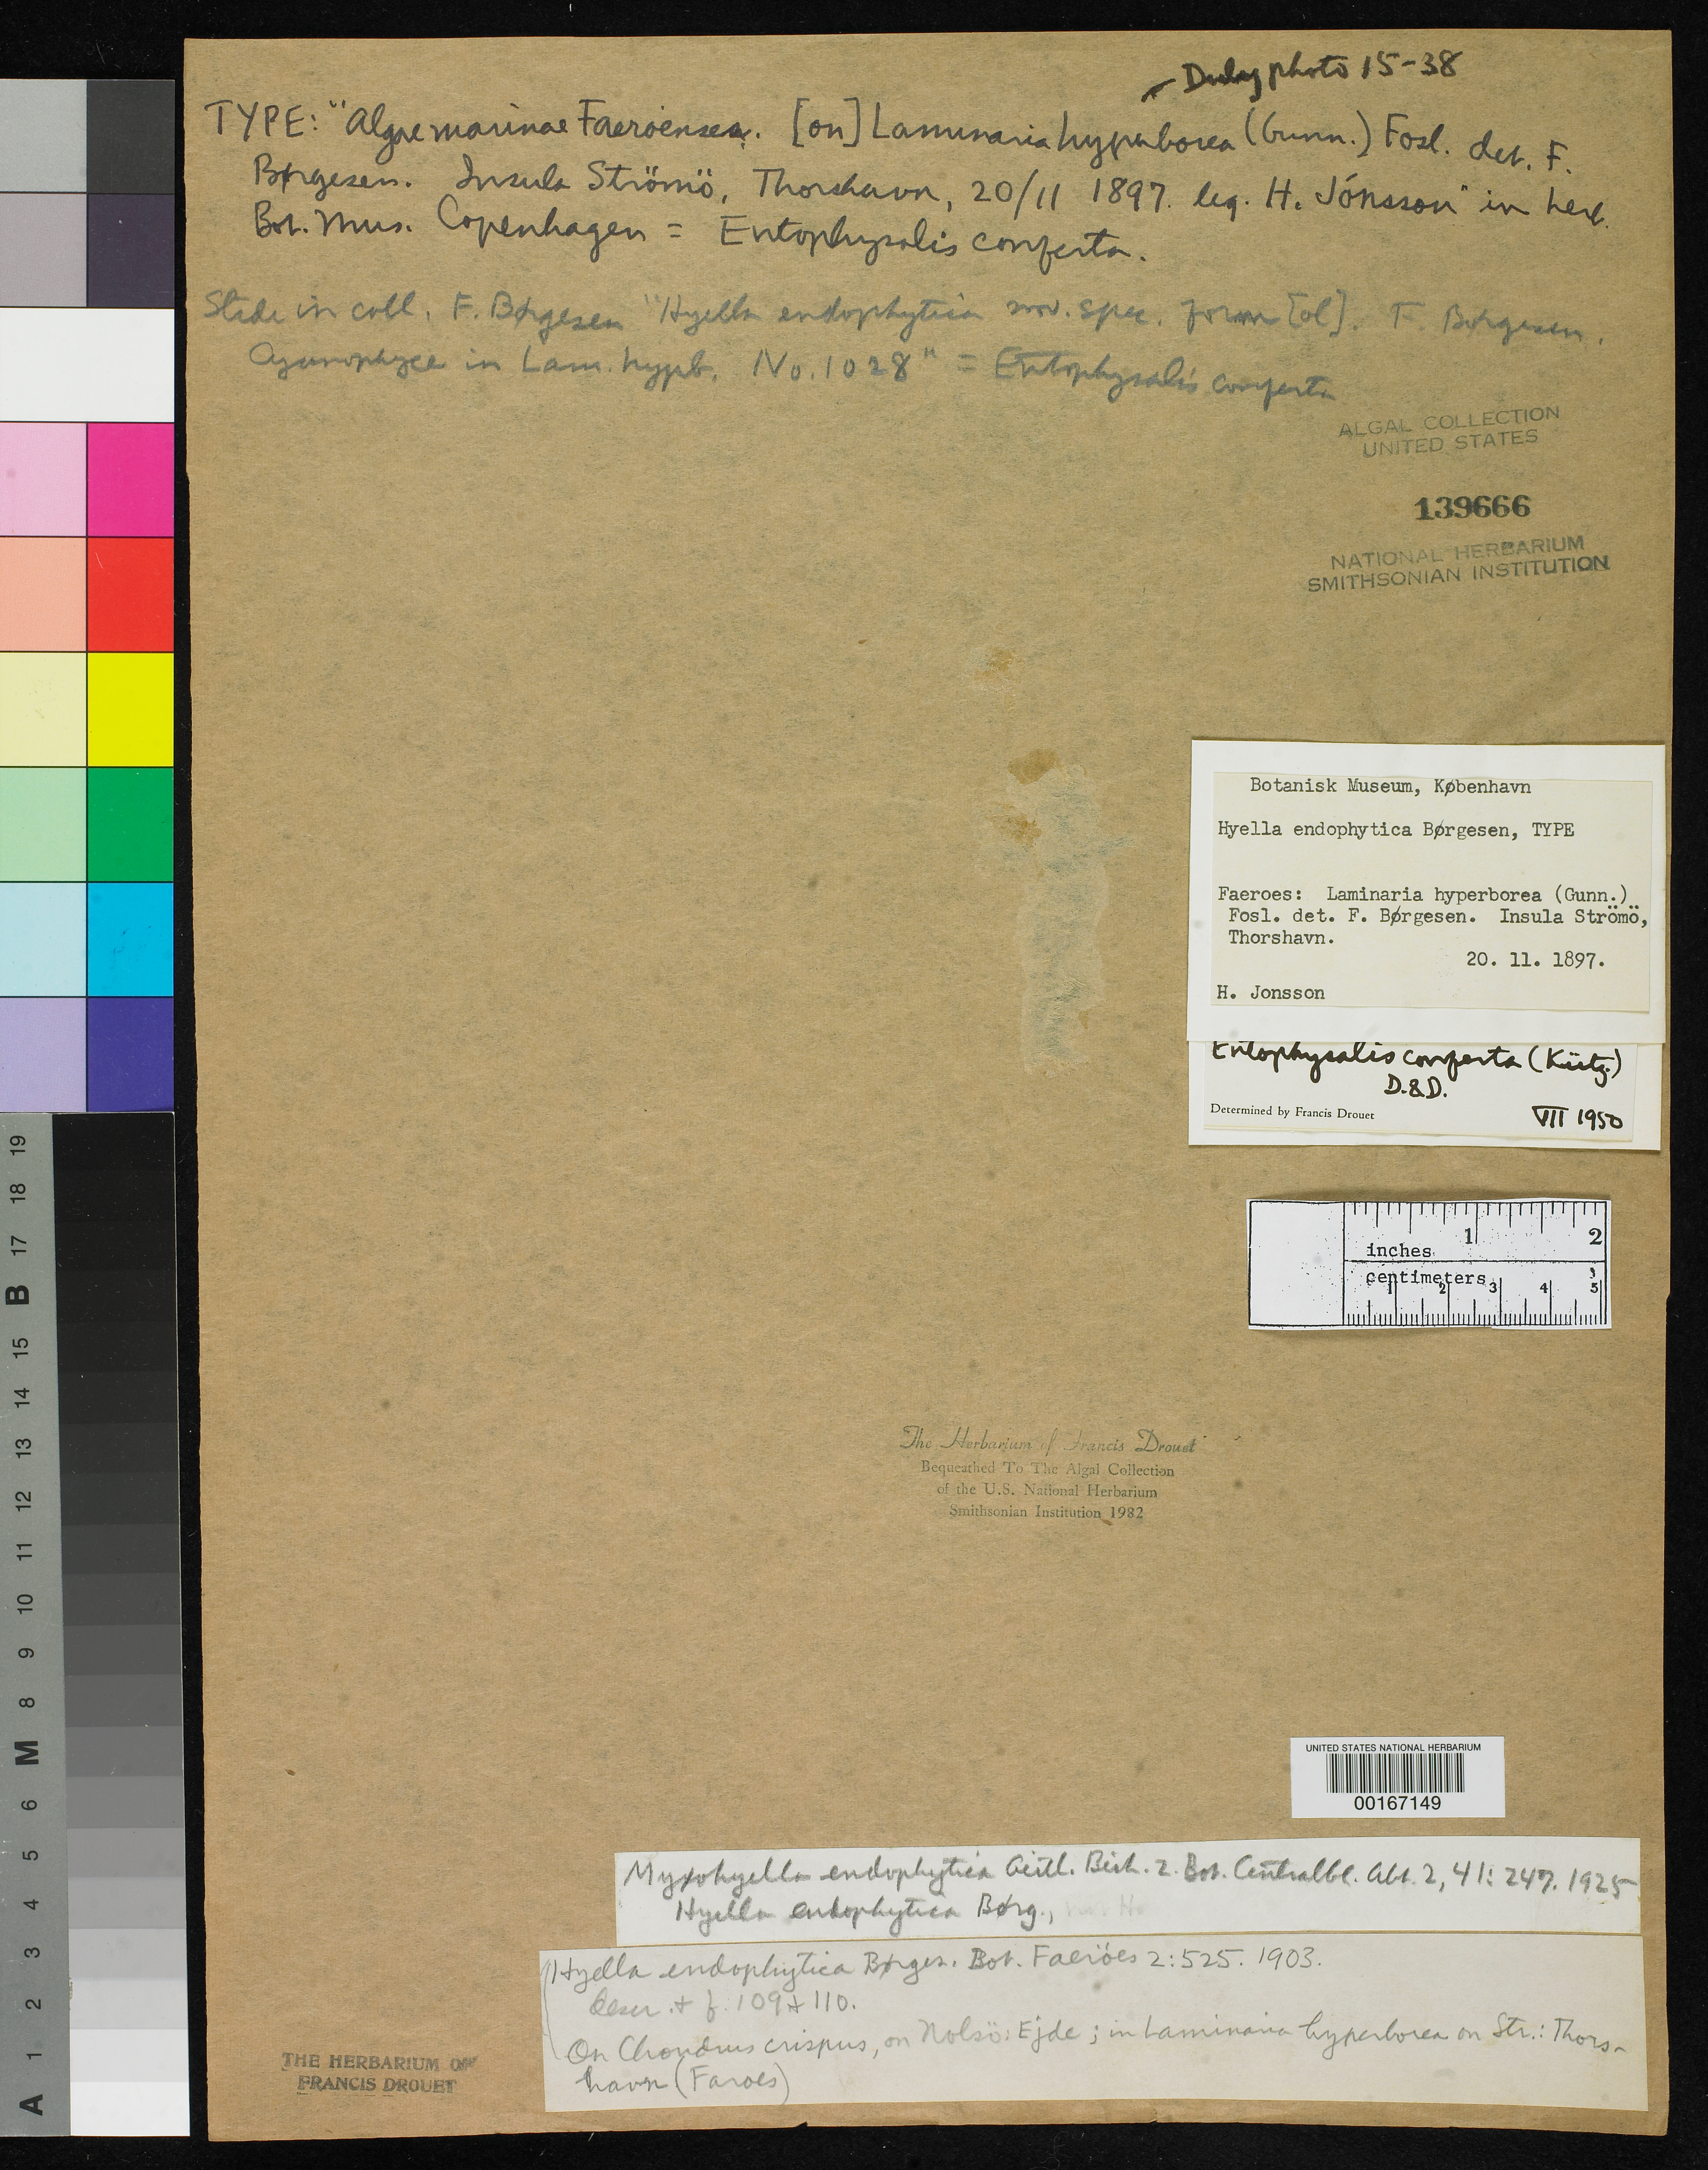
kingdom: Bacteria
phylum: Cyanobacteria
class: Cyanobacteriia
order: Cyanobacteriales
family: Xenococcaceae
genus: Hyella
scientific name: Hyella endophytica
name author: Børgesen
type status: Isotype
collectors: H. Jonsson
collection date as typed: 20 Nov 1897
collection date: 1897-11-20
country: Faroe Islands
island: Stromo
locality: Torshavn (Thorshavn).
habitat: In Laminaria hyperborea no. 1028.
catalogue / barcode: US 139666